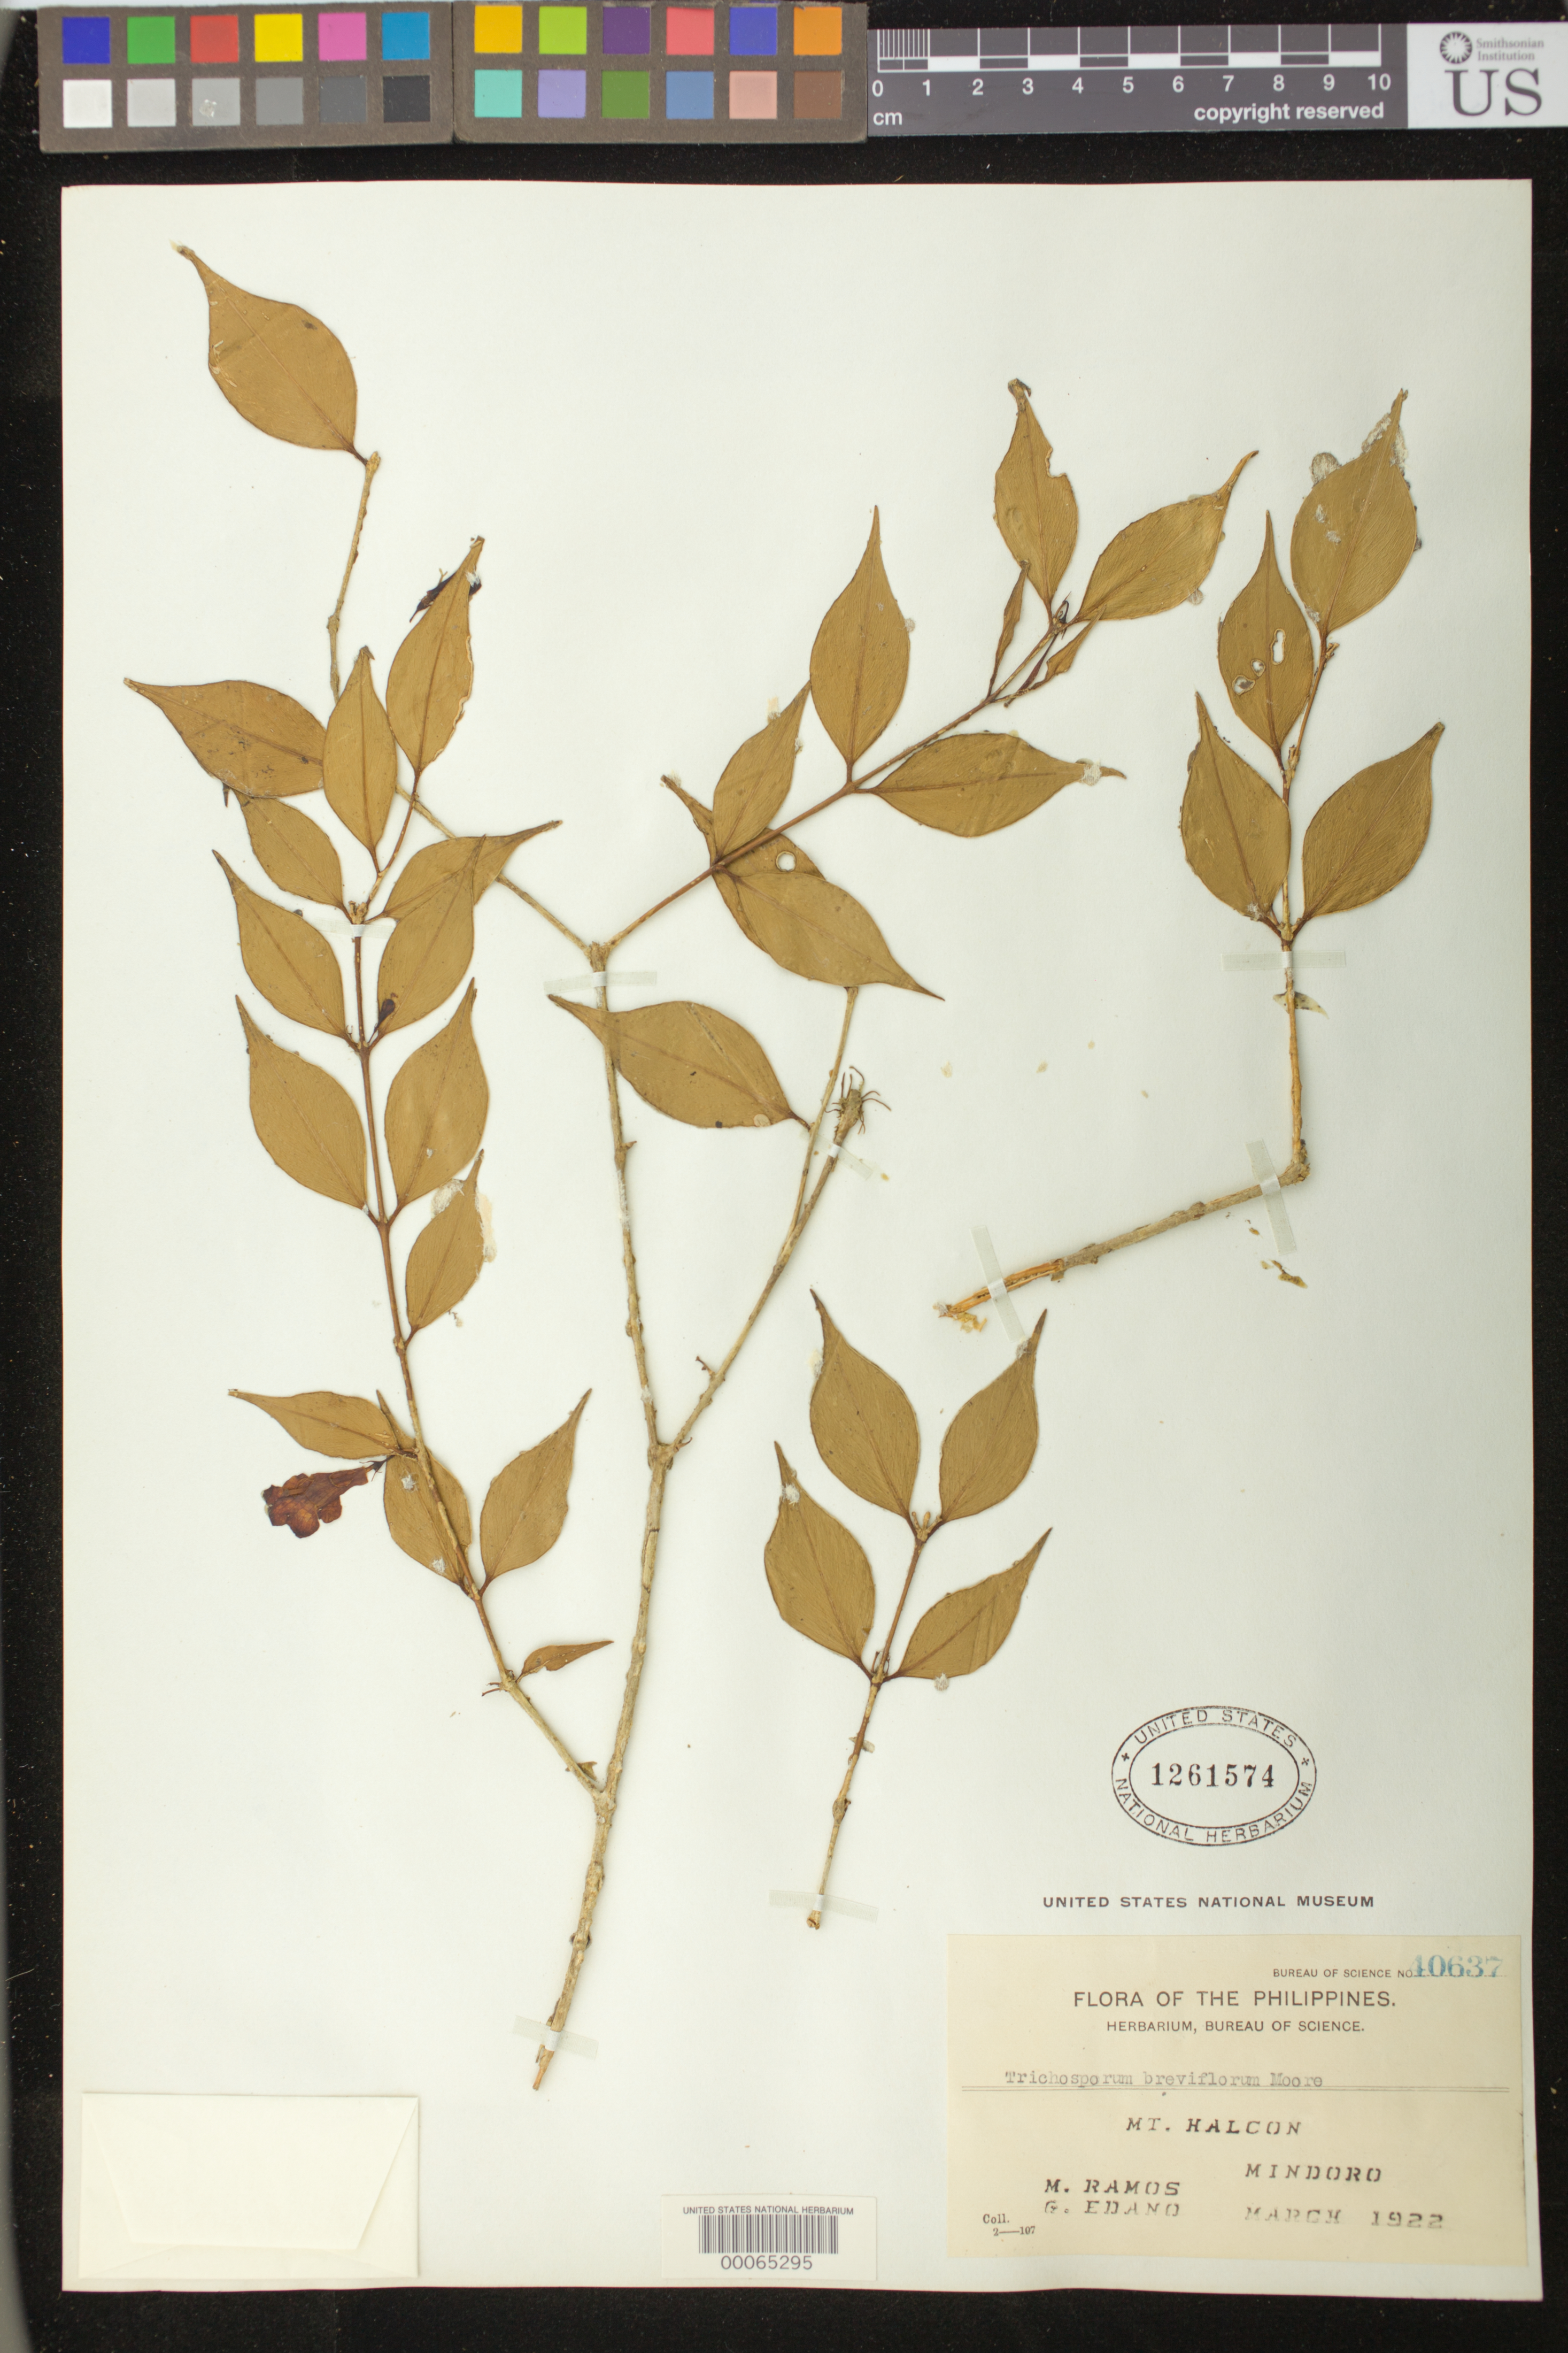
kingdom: Plantae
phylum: Tracheophyta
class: Magnoliopsida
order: Lamiales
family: Gesneriaceae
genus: Trichosporum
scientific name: Trichosporum breviflorum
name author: S. Moore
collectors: M. Ramos & G. Edaño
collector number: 40637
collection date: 1922-03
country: Philippines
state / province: Mimaropa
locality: Mt. Halcon, Mindoro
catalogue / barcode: US 1261574